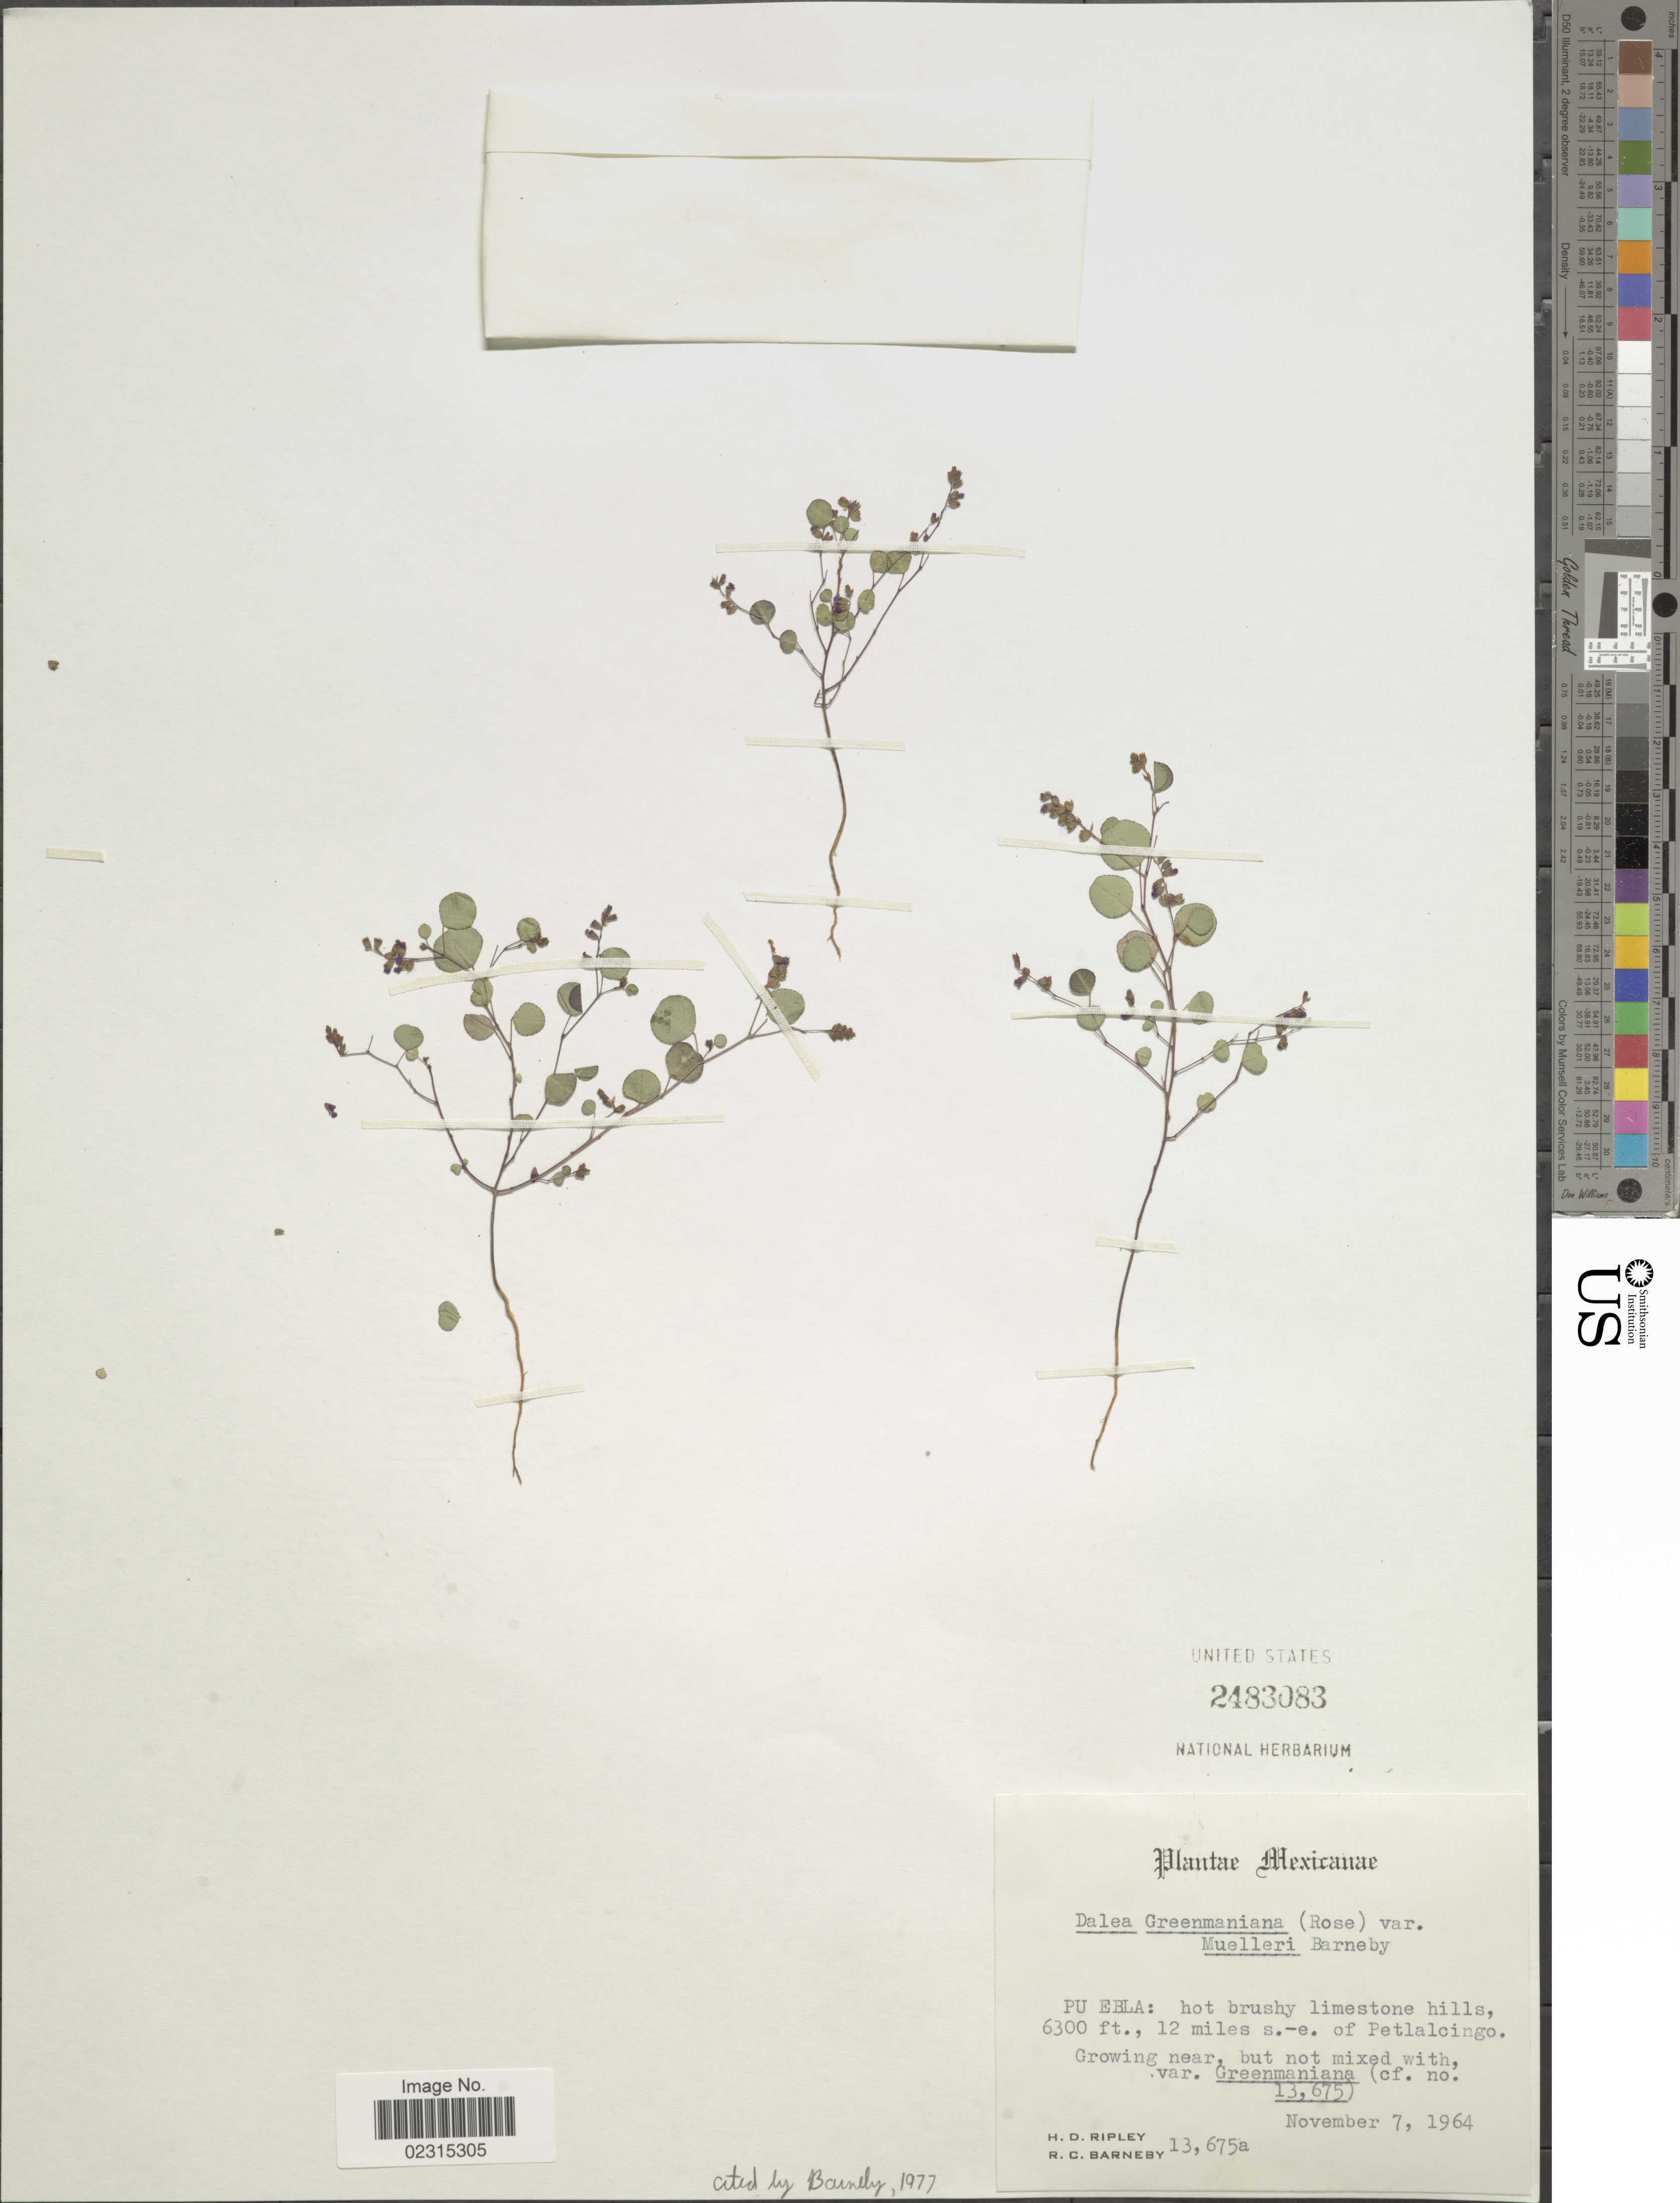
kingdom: Plantae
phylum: Tracheophyta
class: Magnoliopsida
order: Fabales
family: Fabaceae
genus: Marina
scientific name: Marina greenmaniana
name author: (Rose) Barneby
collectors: H. Ripley & R. C. Barneby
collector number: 13675a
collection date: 1964-11-07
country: Mexico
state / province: Puebla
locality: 12 mi s.-e of Petlalcingo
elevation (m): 1920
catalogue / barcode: US 2483083